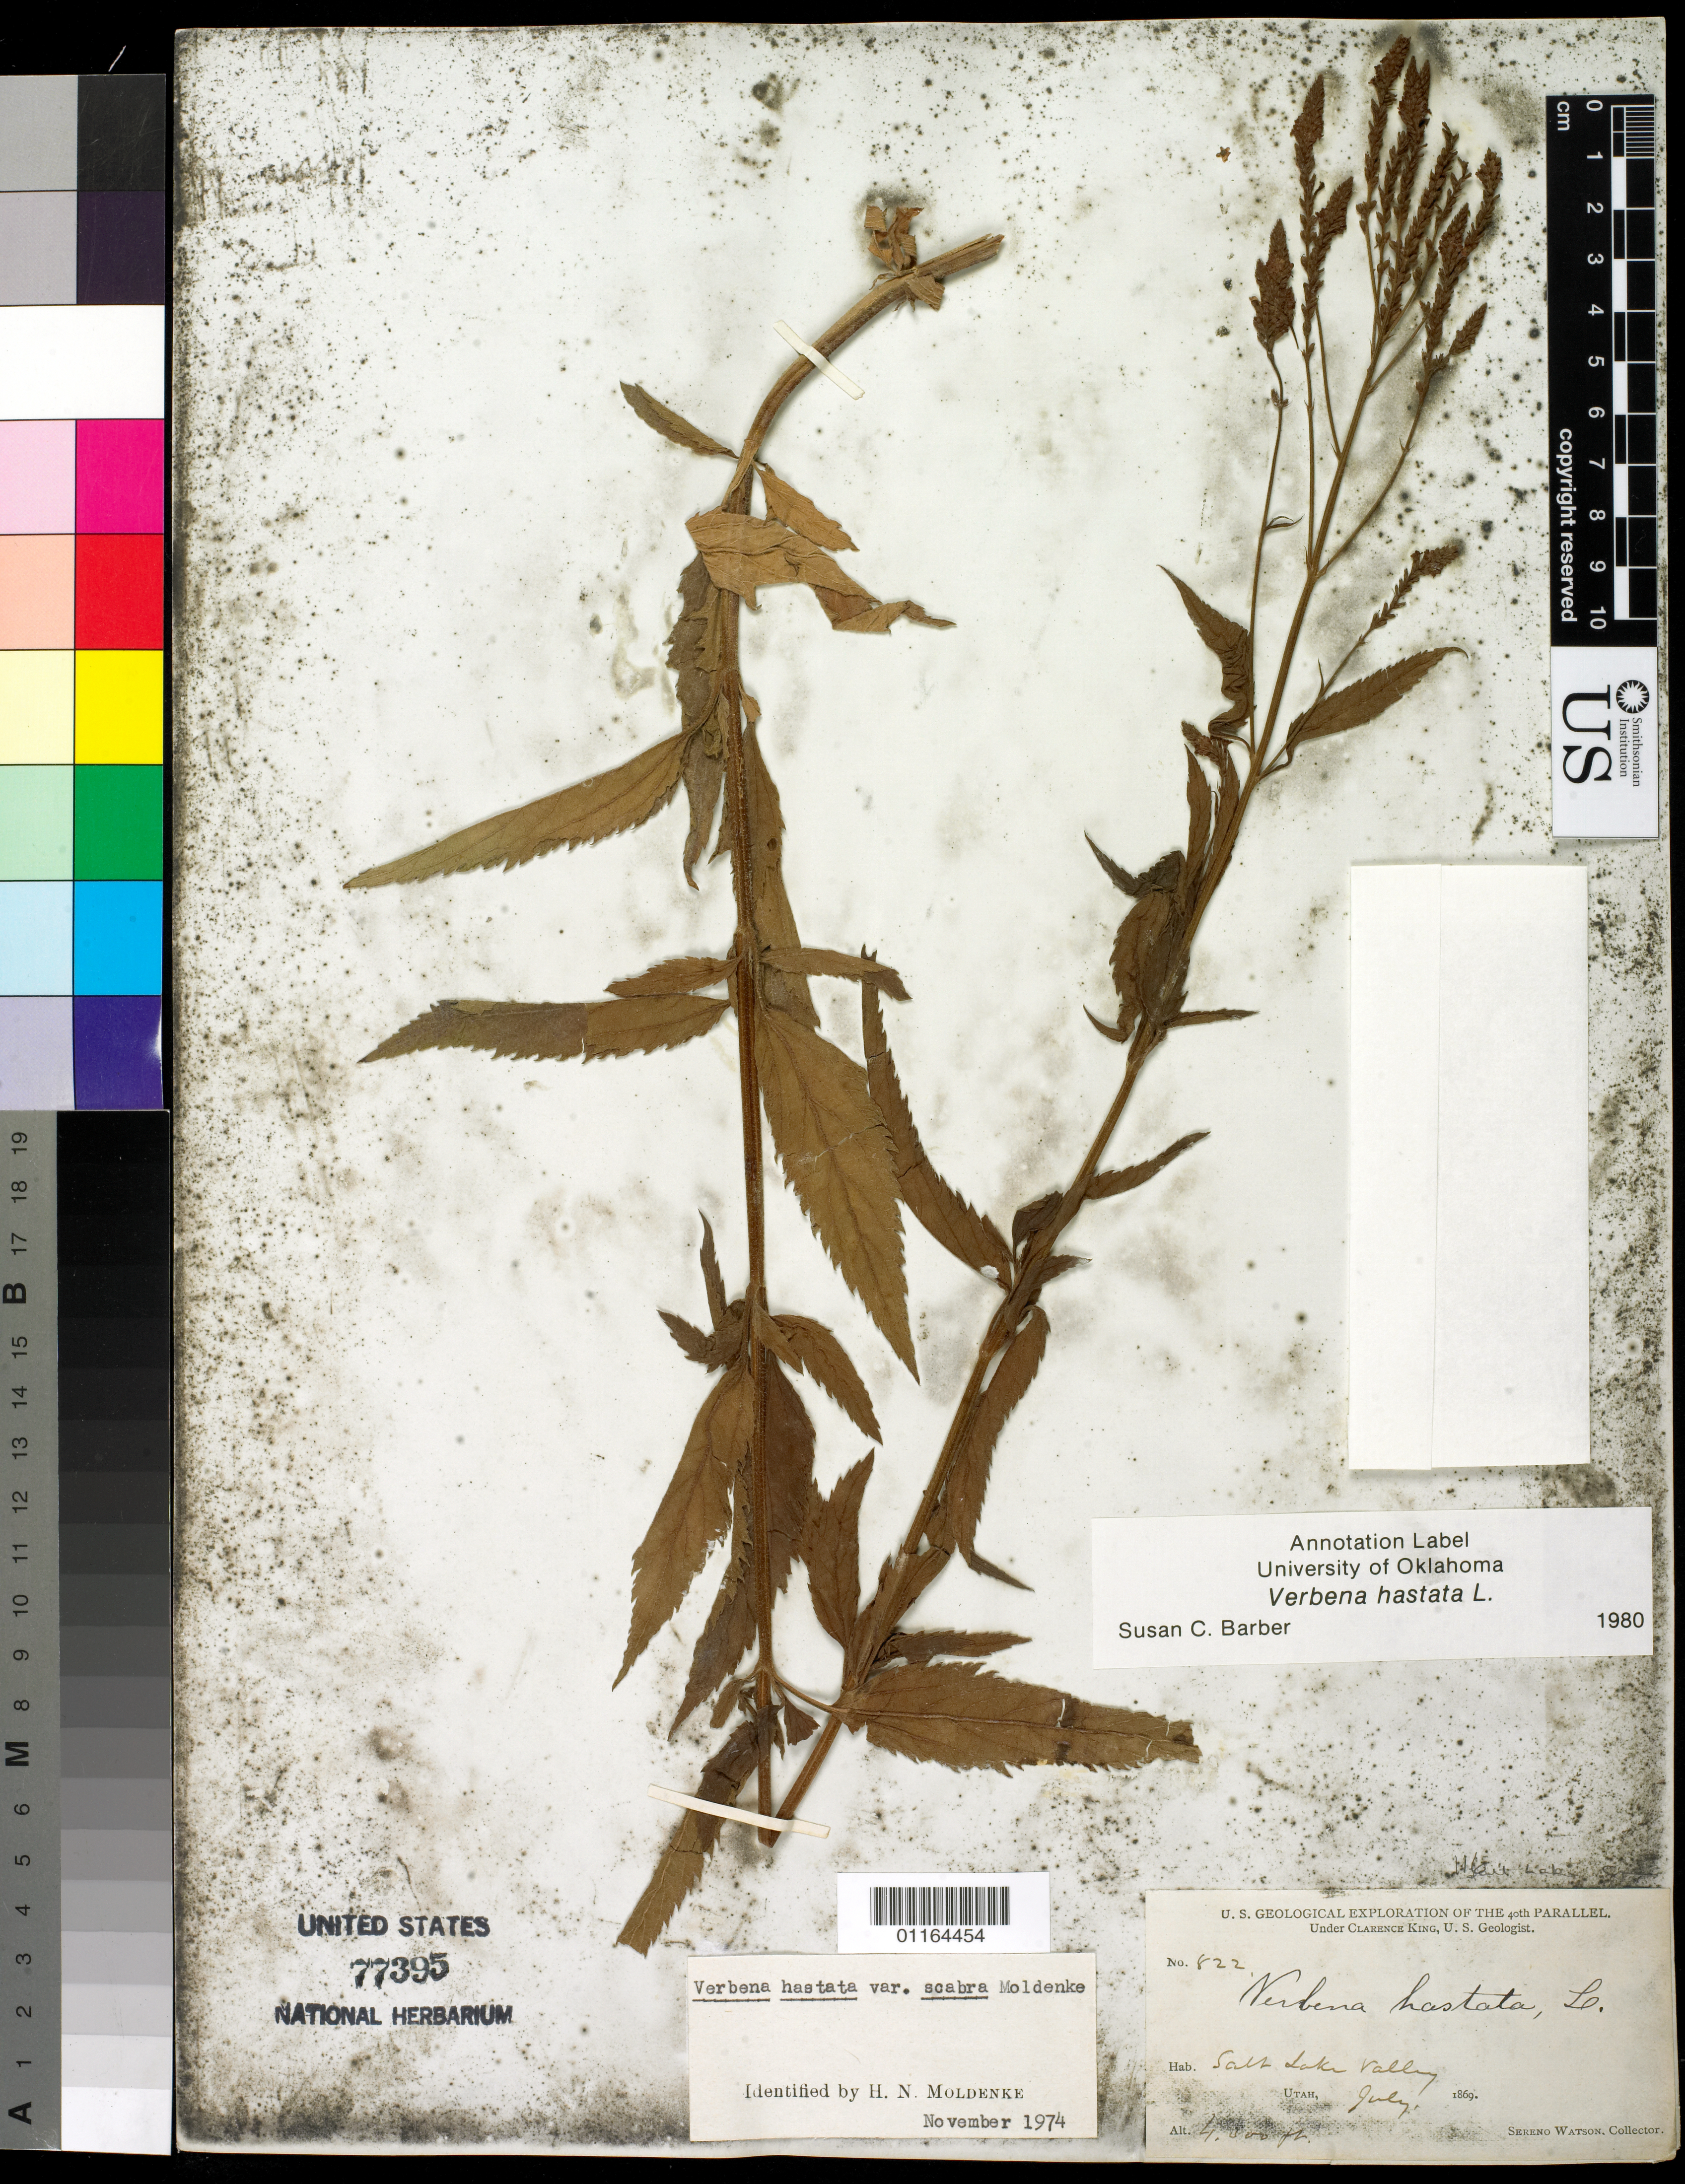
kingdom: Plantae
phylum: Tracheophyta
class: Magnoliopsida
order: Lamiales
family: Verbenaceae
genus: Verbena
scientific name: Verbena hastata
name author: L.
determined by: Barber, S. C.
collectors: S. Watson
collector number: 822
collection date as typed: Jul 1869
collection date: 1869-07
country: United States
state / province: Utah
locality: Salt Lake Valley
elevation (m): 1219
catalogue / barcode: US 77395